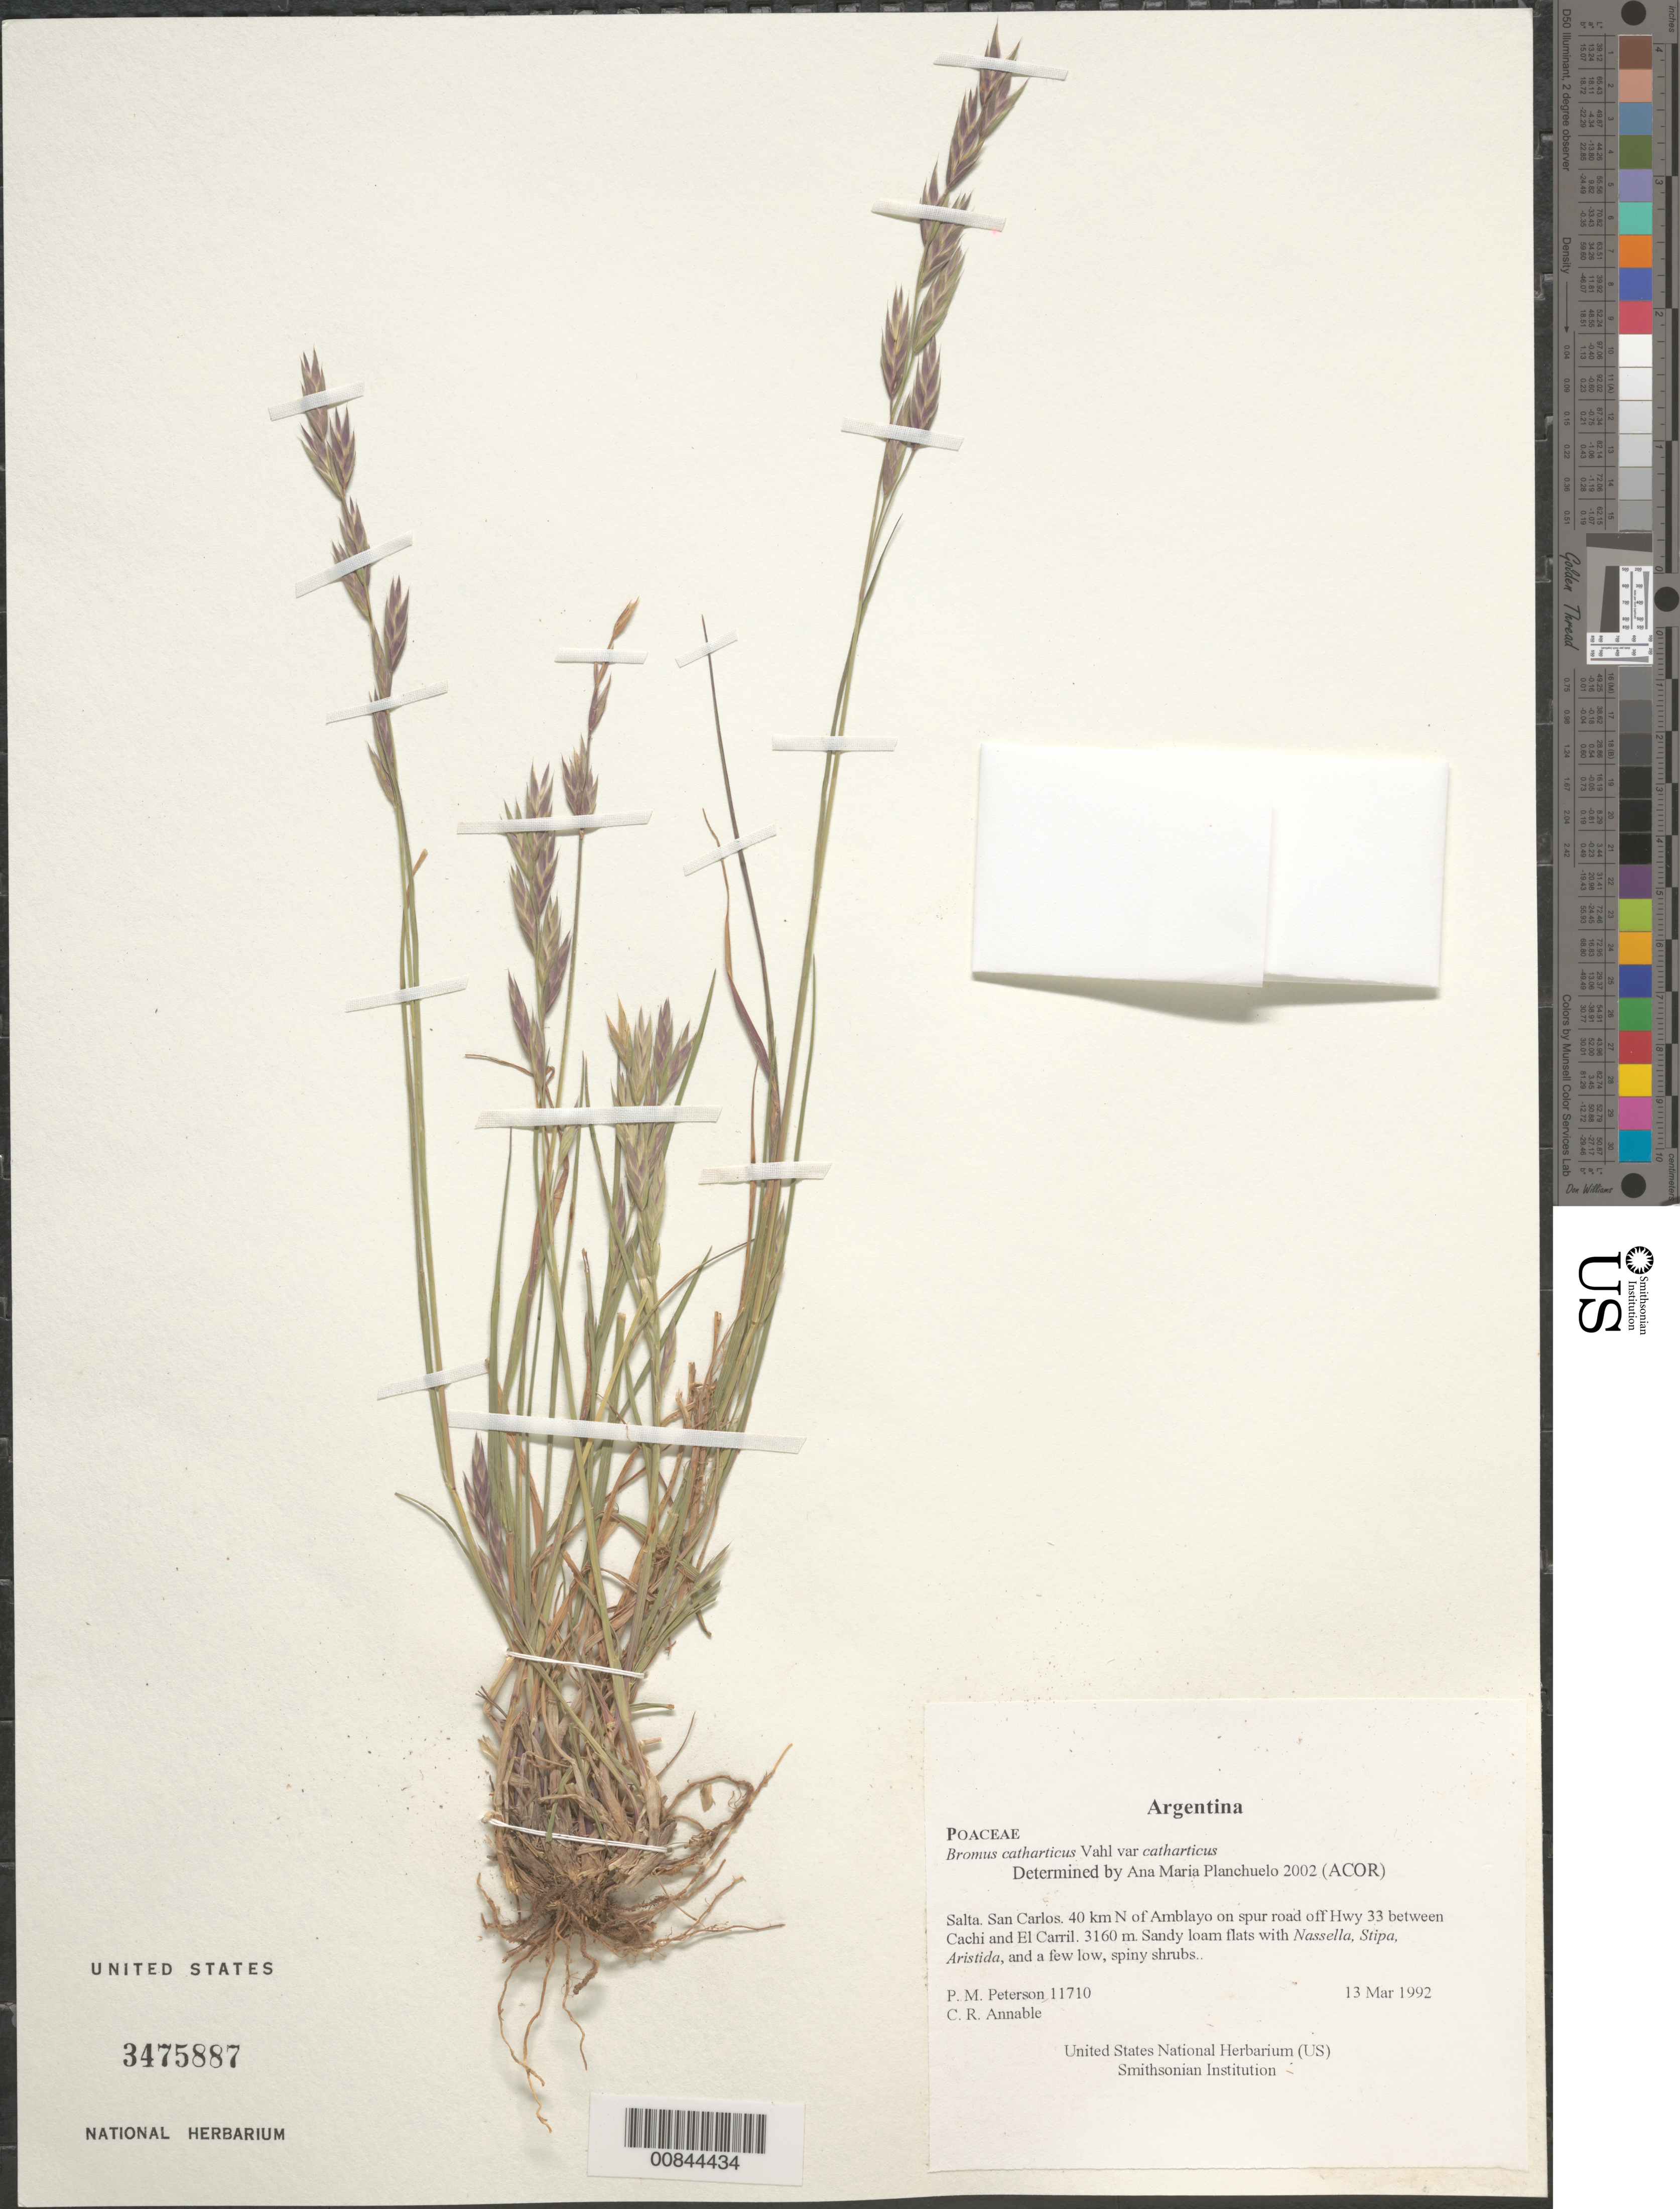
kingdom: Plantae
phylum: Tracheophyta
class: Liliopsida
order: Poales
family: Poaceae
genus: Bromus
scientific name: Bromus catharticus var. catharticus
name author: Vahl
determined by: Planchuelo, A. M.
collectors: P. M. Peterson & C. R. Annable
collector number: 11710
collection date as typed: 13 Mar 1992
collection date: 1992-03-13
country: Argentina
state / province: Salta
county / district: San Carlos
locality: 40 km N of Amblayo on spur road off Hwy 33 between Cachi and El Carril.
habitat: Sandy loam flats with Nassella, Stipa, Aristida, and a few low, spiny shrubs.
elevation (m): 3160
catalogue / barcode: US 3475887